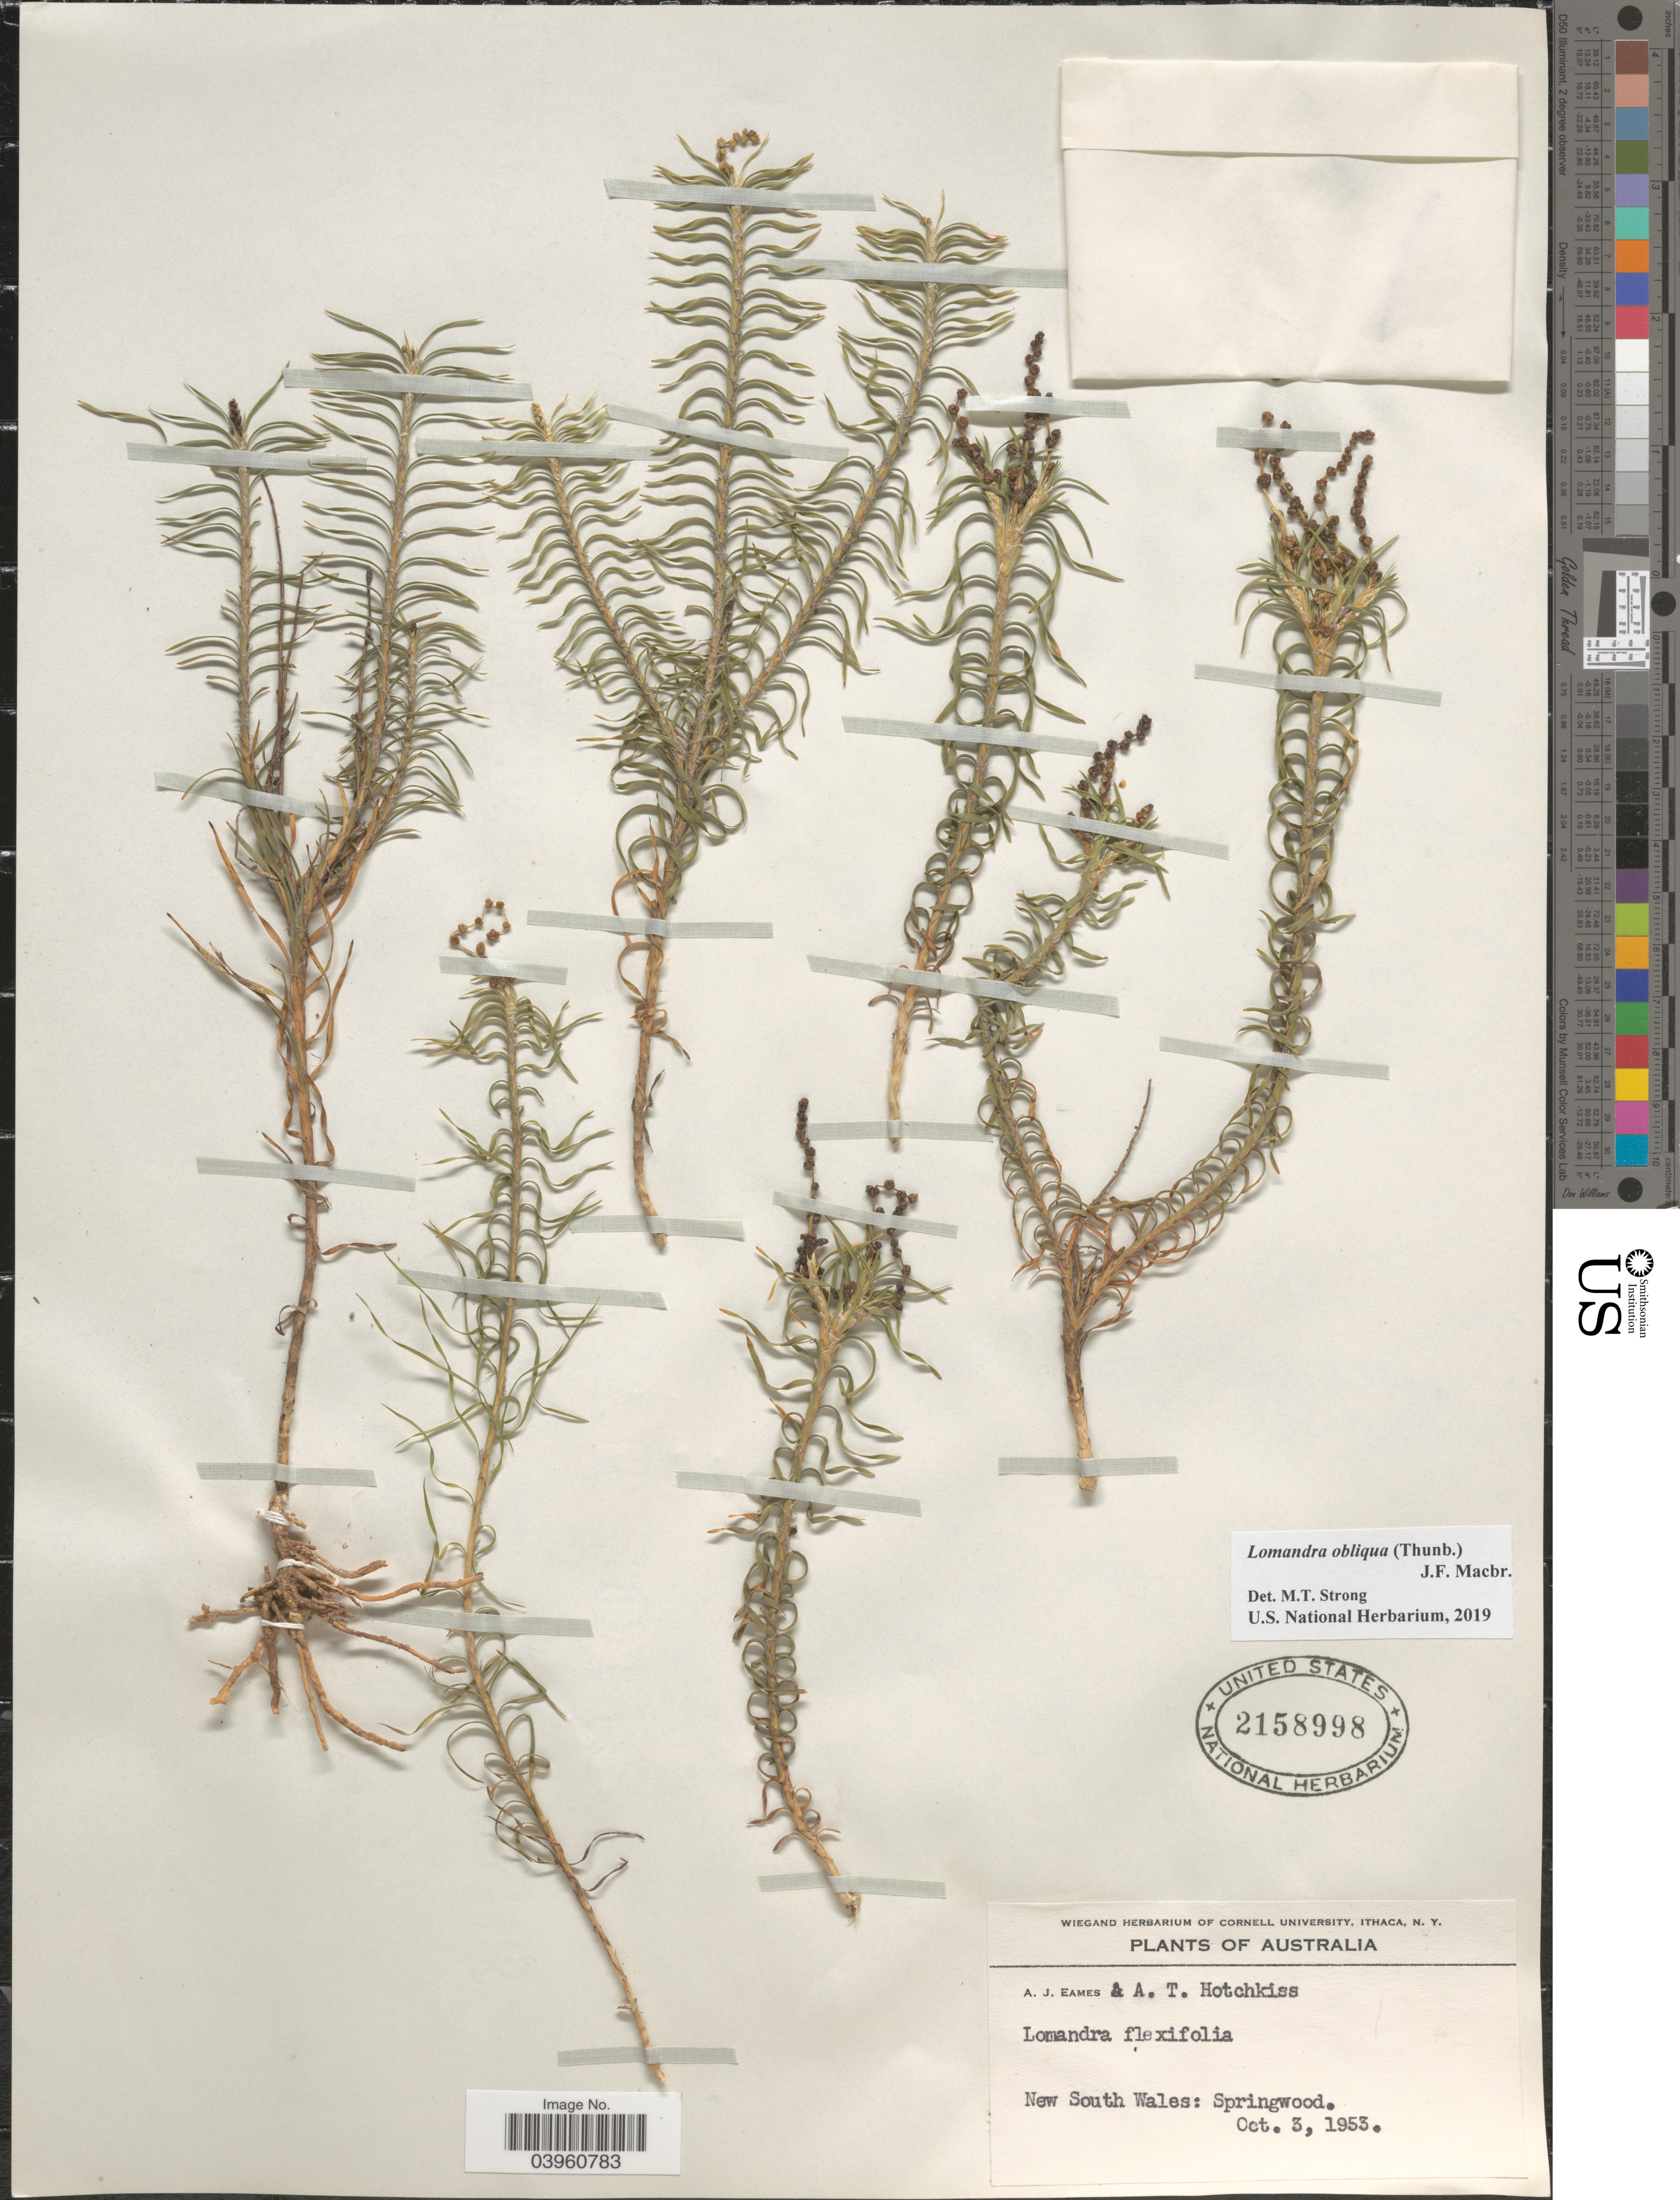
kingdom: Plantae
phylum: Tracheophyta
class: Liliopsida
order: Asparagales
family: Asparagaceae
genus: Lomandra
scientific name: Lomandra obliqua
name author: (Thunb.) J.F. Macbr.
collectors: A. J. Eames & A. Hotchkiss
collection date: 1953-10-03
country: Australia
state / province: New South Wales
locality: Springwood.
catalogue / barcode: US 2158998